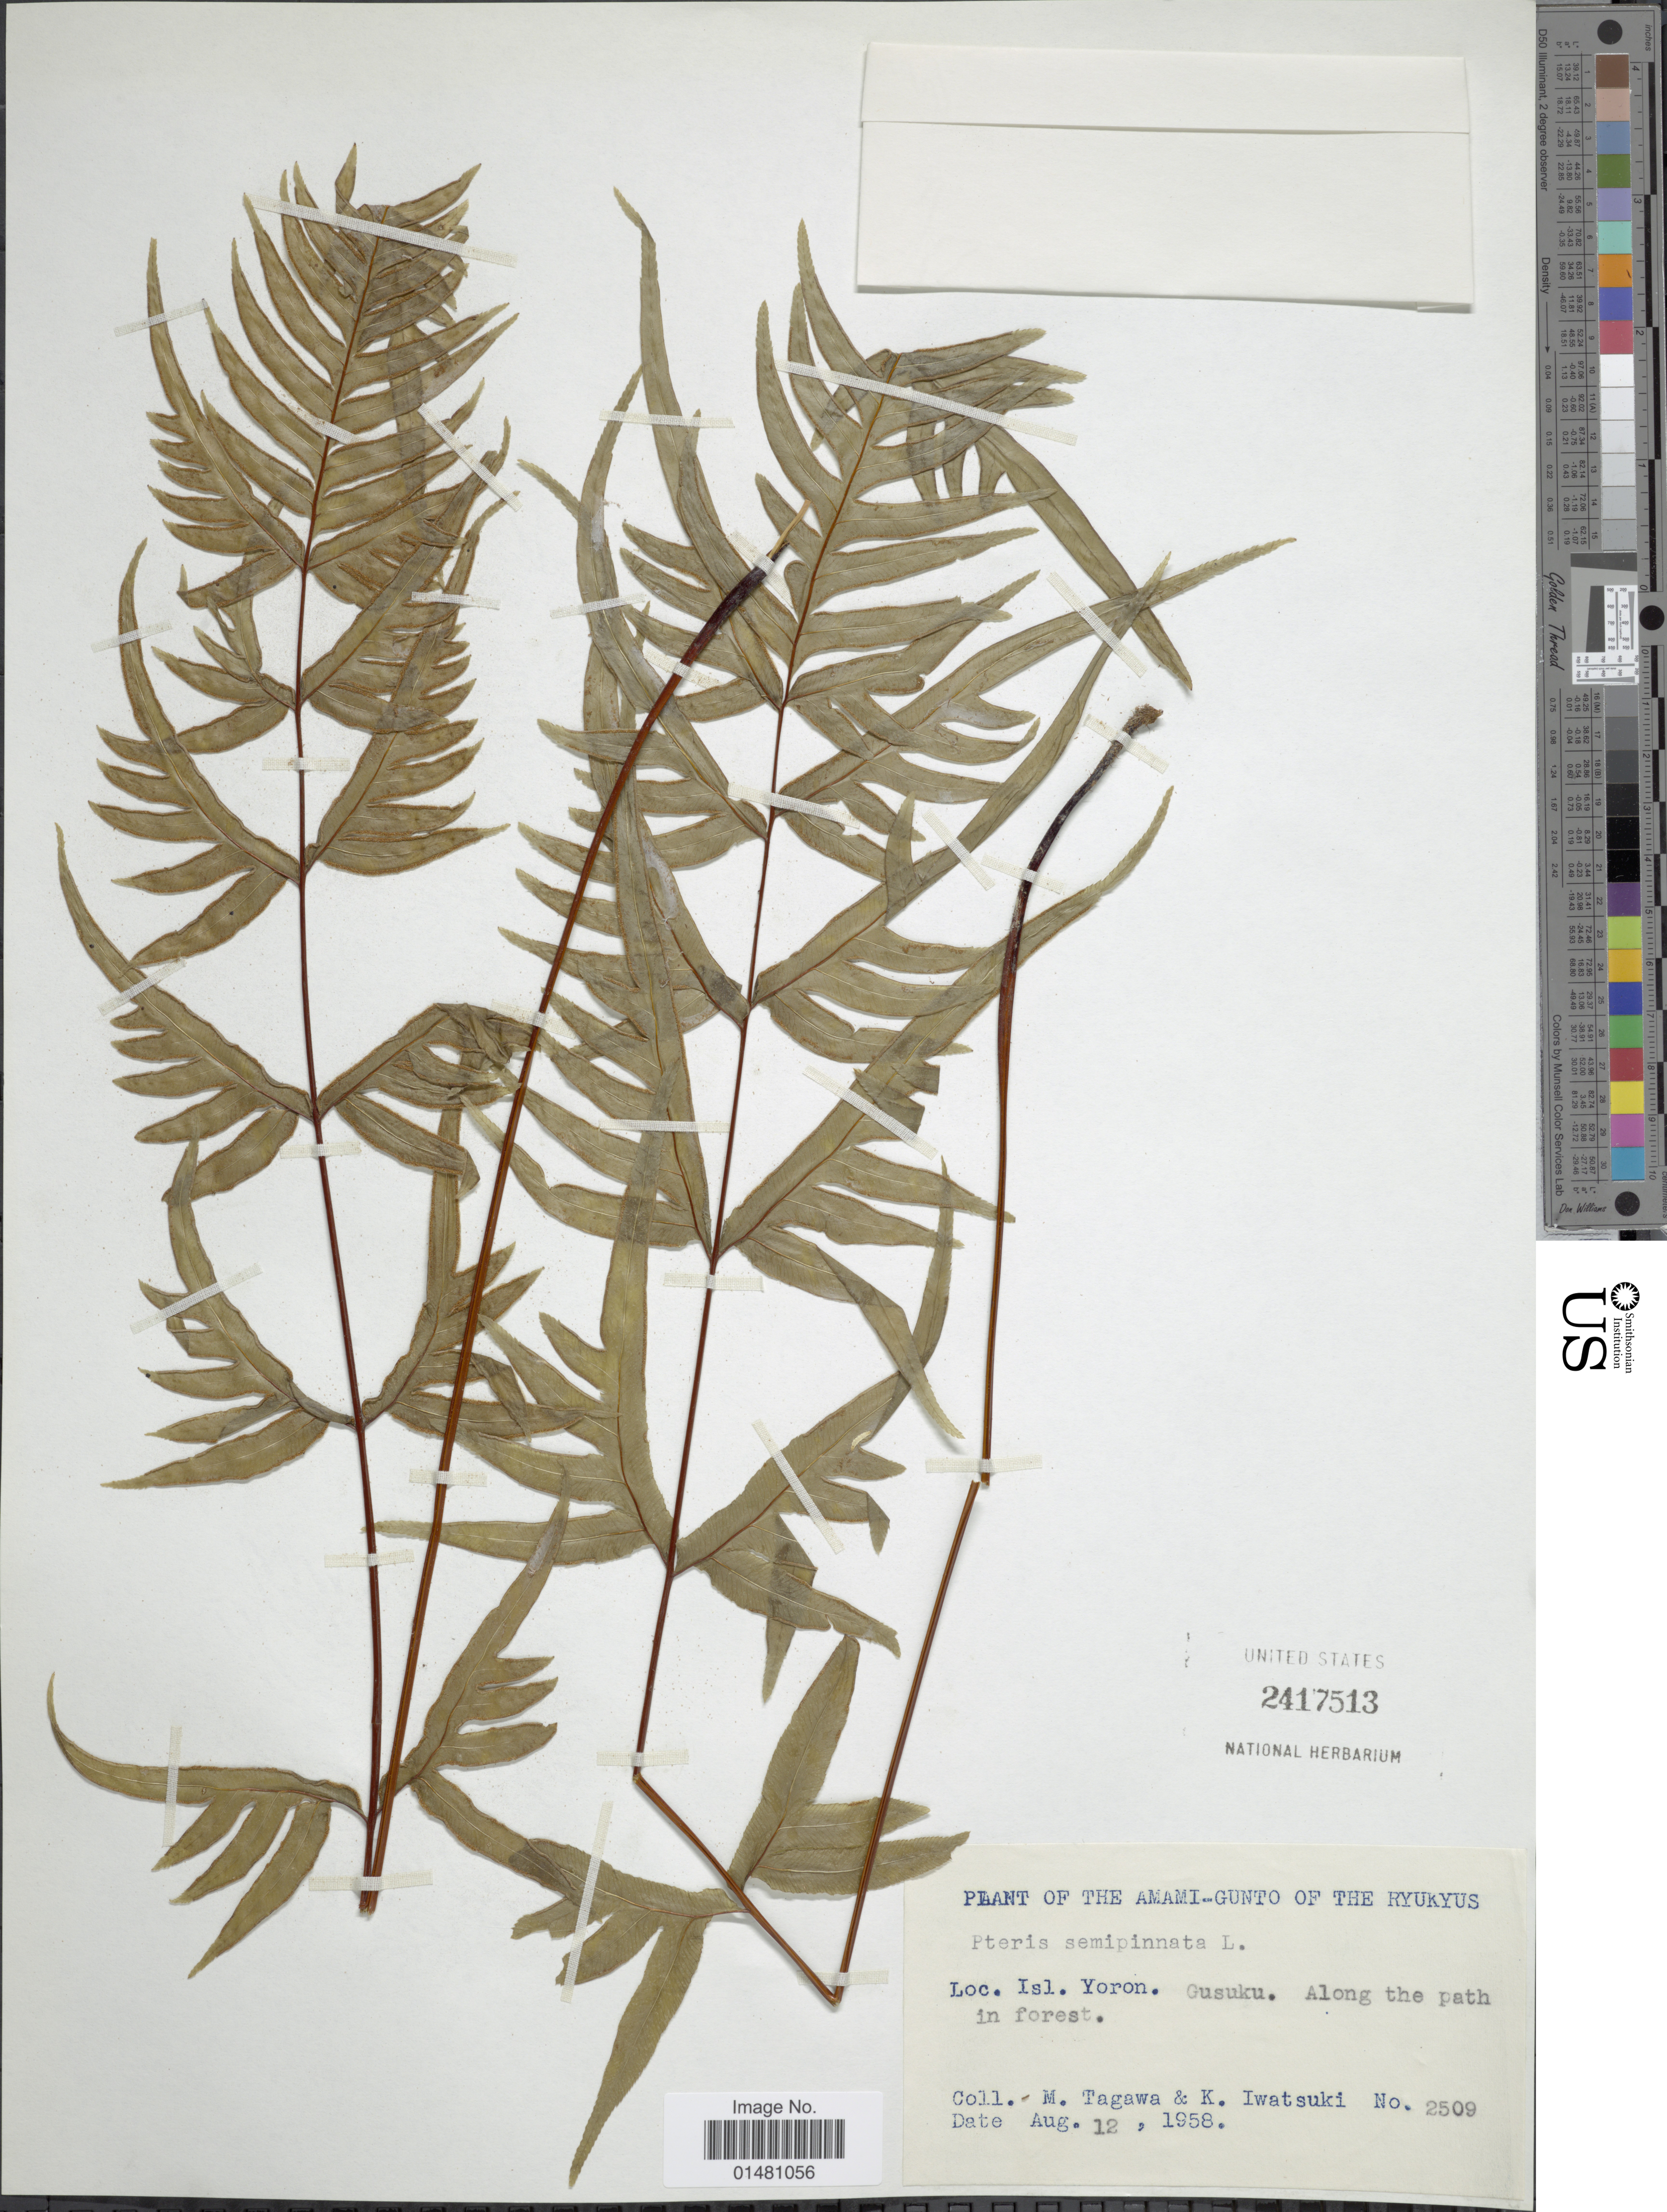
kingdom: Plantae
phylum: Tracheophyta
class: Polypodiopsida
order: Polypodiales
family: Pteridaceae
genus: Pteris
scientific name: Pteris semipinnata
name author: L.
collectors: M. Tagawa & K. Iwatsuki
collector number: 2509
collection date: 1958-08-12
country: Japan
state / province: Okinawa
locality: The Amami-Gunto of the Ryukyus, Isl, Yoron. Gusuku. Along the path in forest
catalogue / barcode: US 2417513